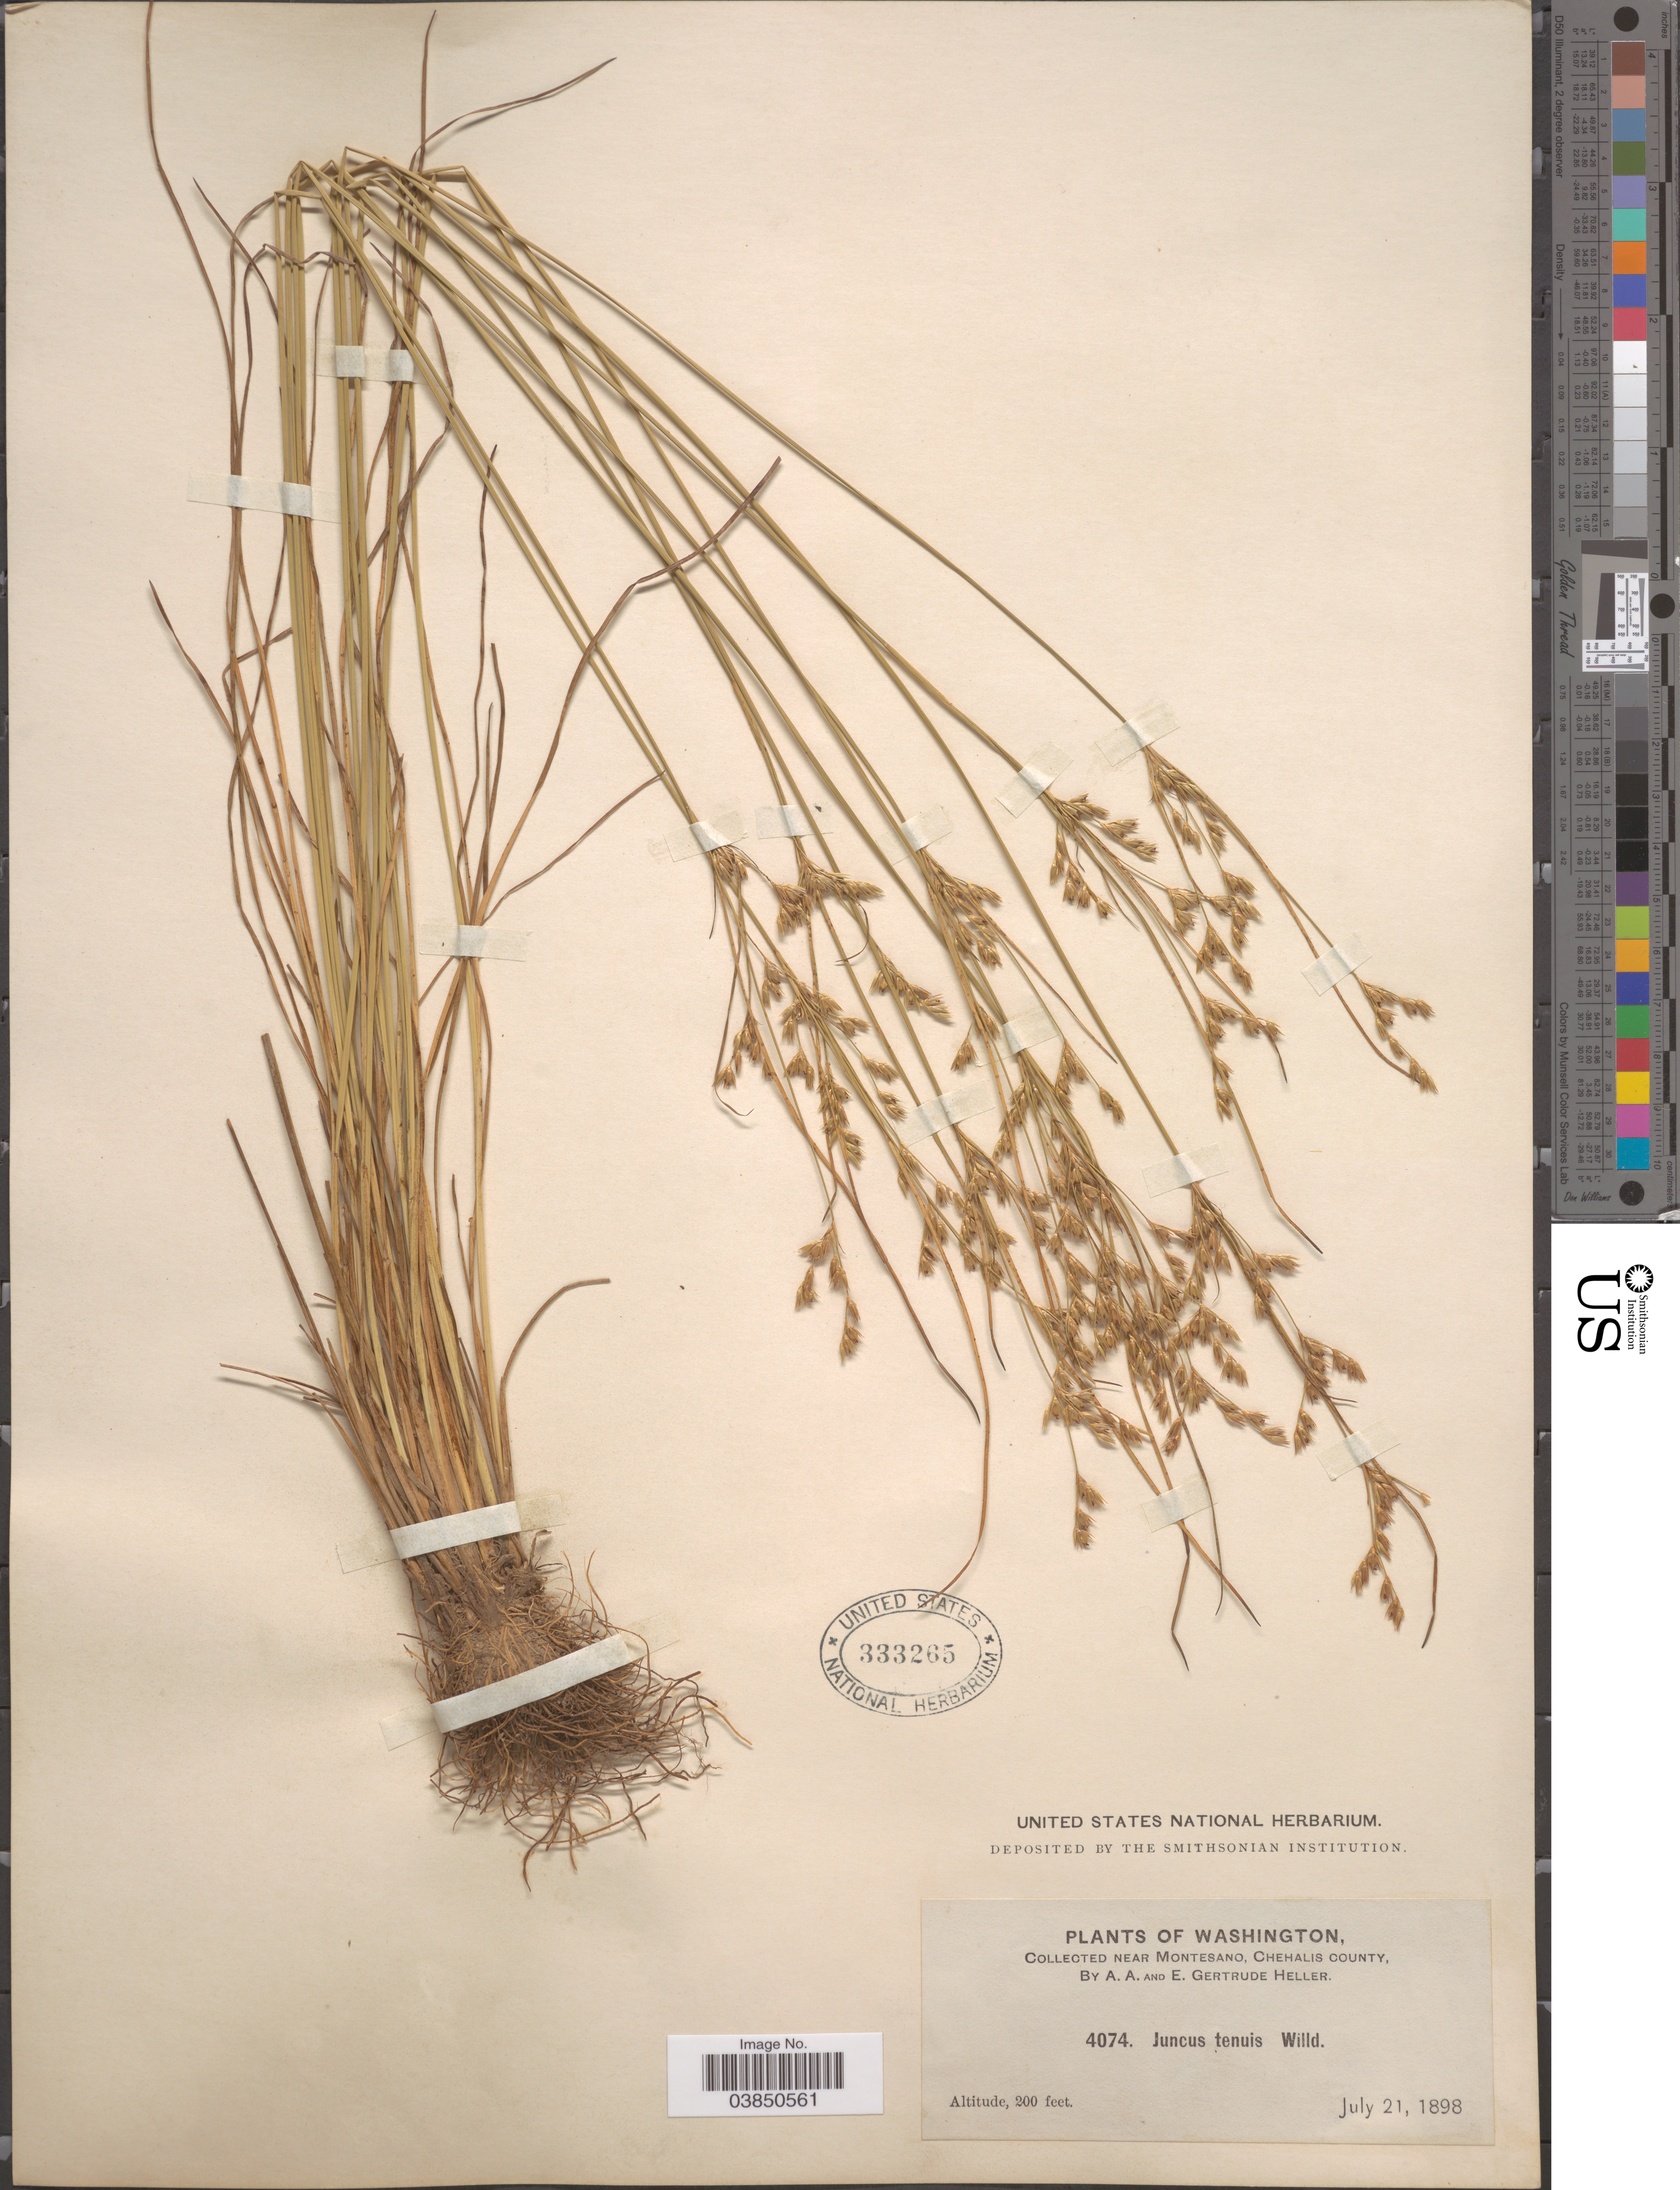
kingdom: Plantae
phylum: Tracheophyta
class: Liliopsida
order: Poales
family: Juncaceae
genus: Juncus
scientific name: Juncus brachycephalus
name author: (Engelm.) Buchenau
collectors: A. A. Heller & E. G. Heller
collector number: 4074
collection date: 1898-07-21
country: United States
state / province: Washington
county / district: Grays Harbor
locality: Near Montesano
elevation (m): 61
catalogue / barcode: US 333265